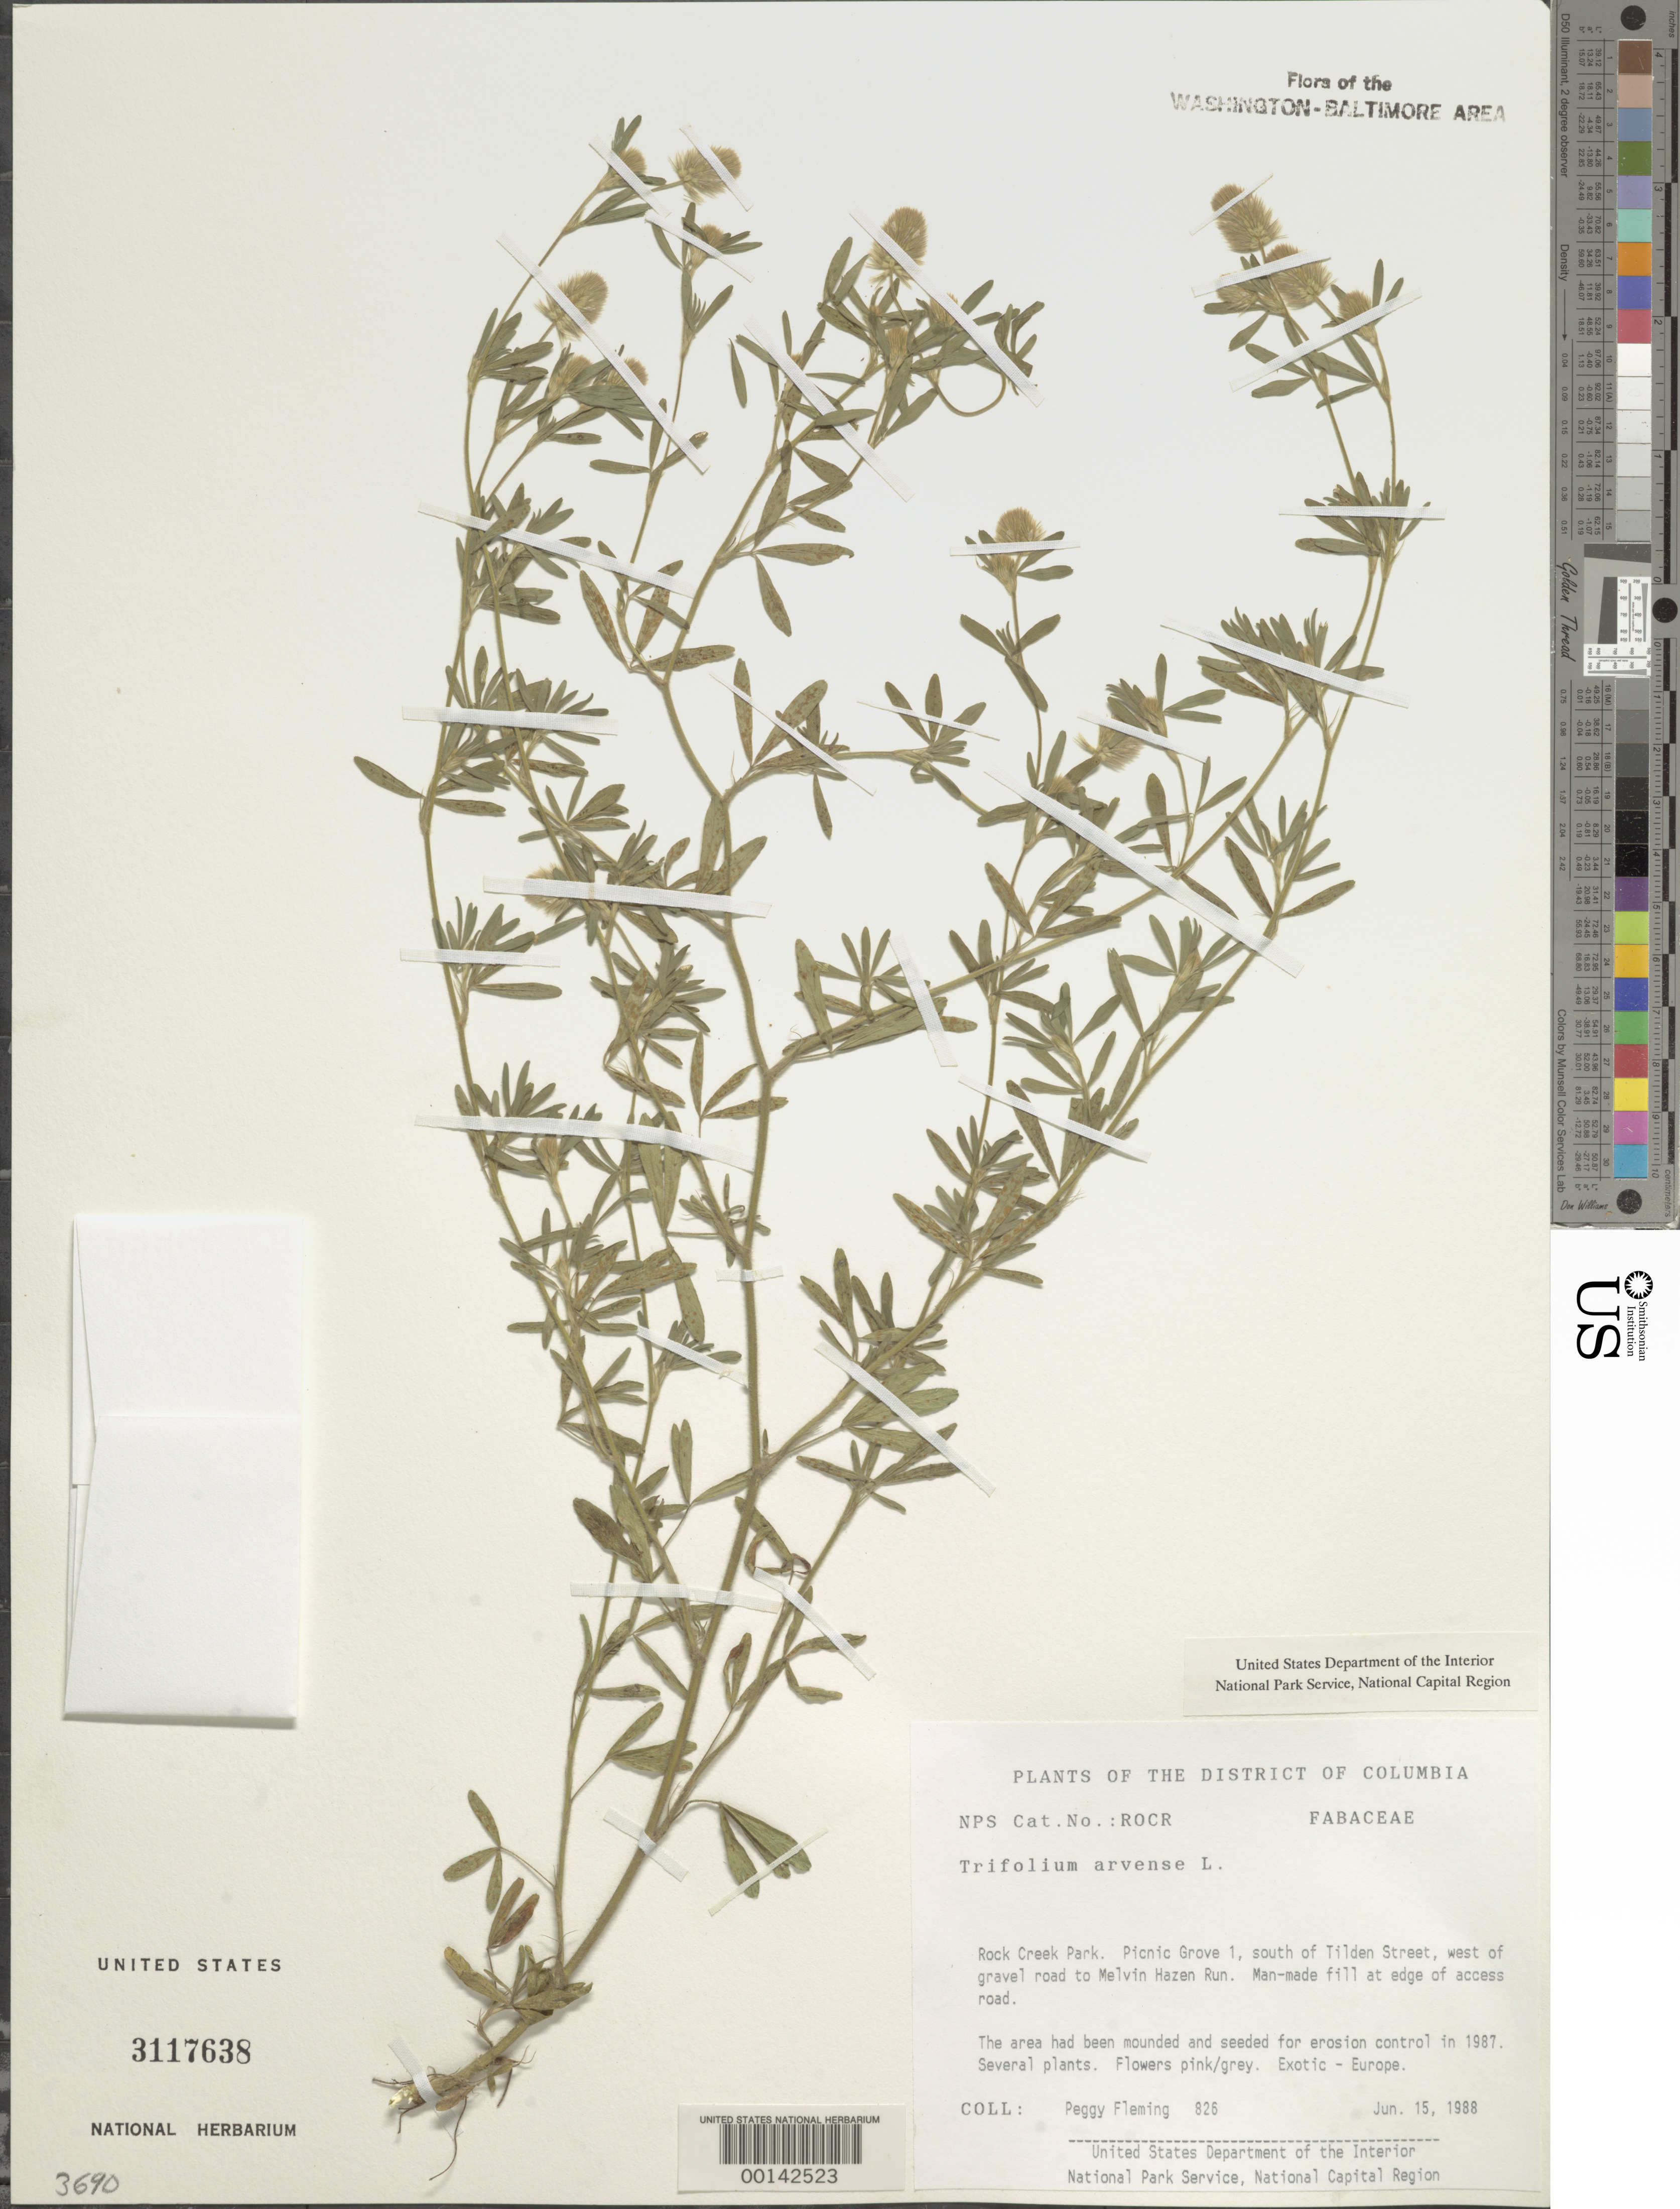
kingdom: Plantae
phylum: Tracheophyta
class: Magnoliopsida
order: Fabales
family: Fabaceae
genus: Trifolium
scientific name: Trifolium arvense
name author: L.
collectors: P. Fleming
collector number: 826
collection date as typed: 15 Jun 1988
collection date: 1988-06-15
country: United States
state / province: District of Columbia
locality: Rock Creek Park. Picnic Grove 1, south of Tilden Street, west of gravel road to Melvin Hazen Run. Rock Creek Park and vicinity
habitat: Man-made fill at edge of access road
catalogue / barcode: US 3117638